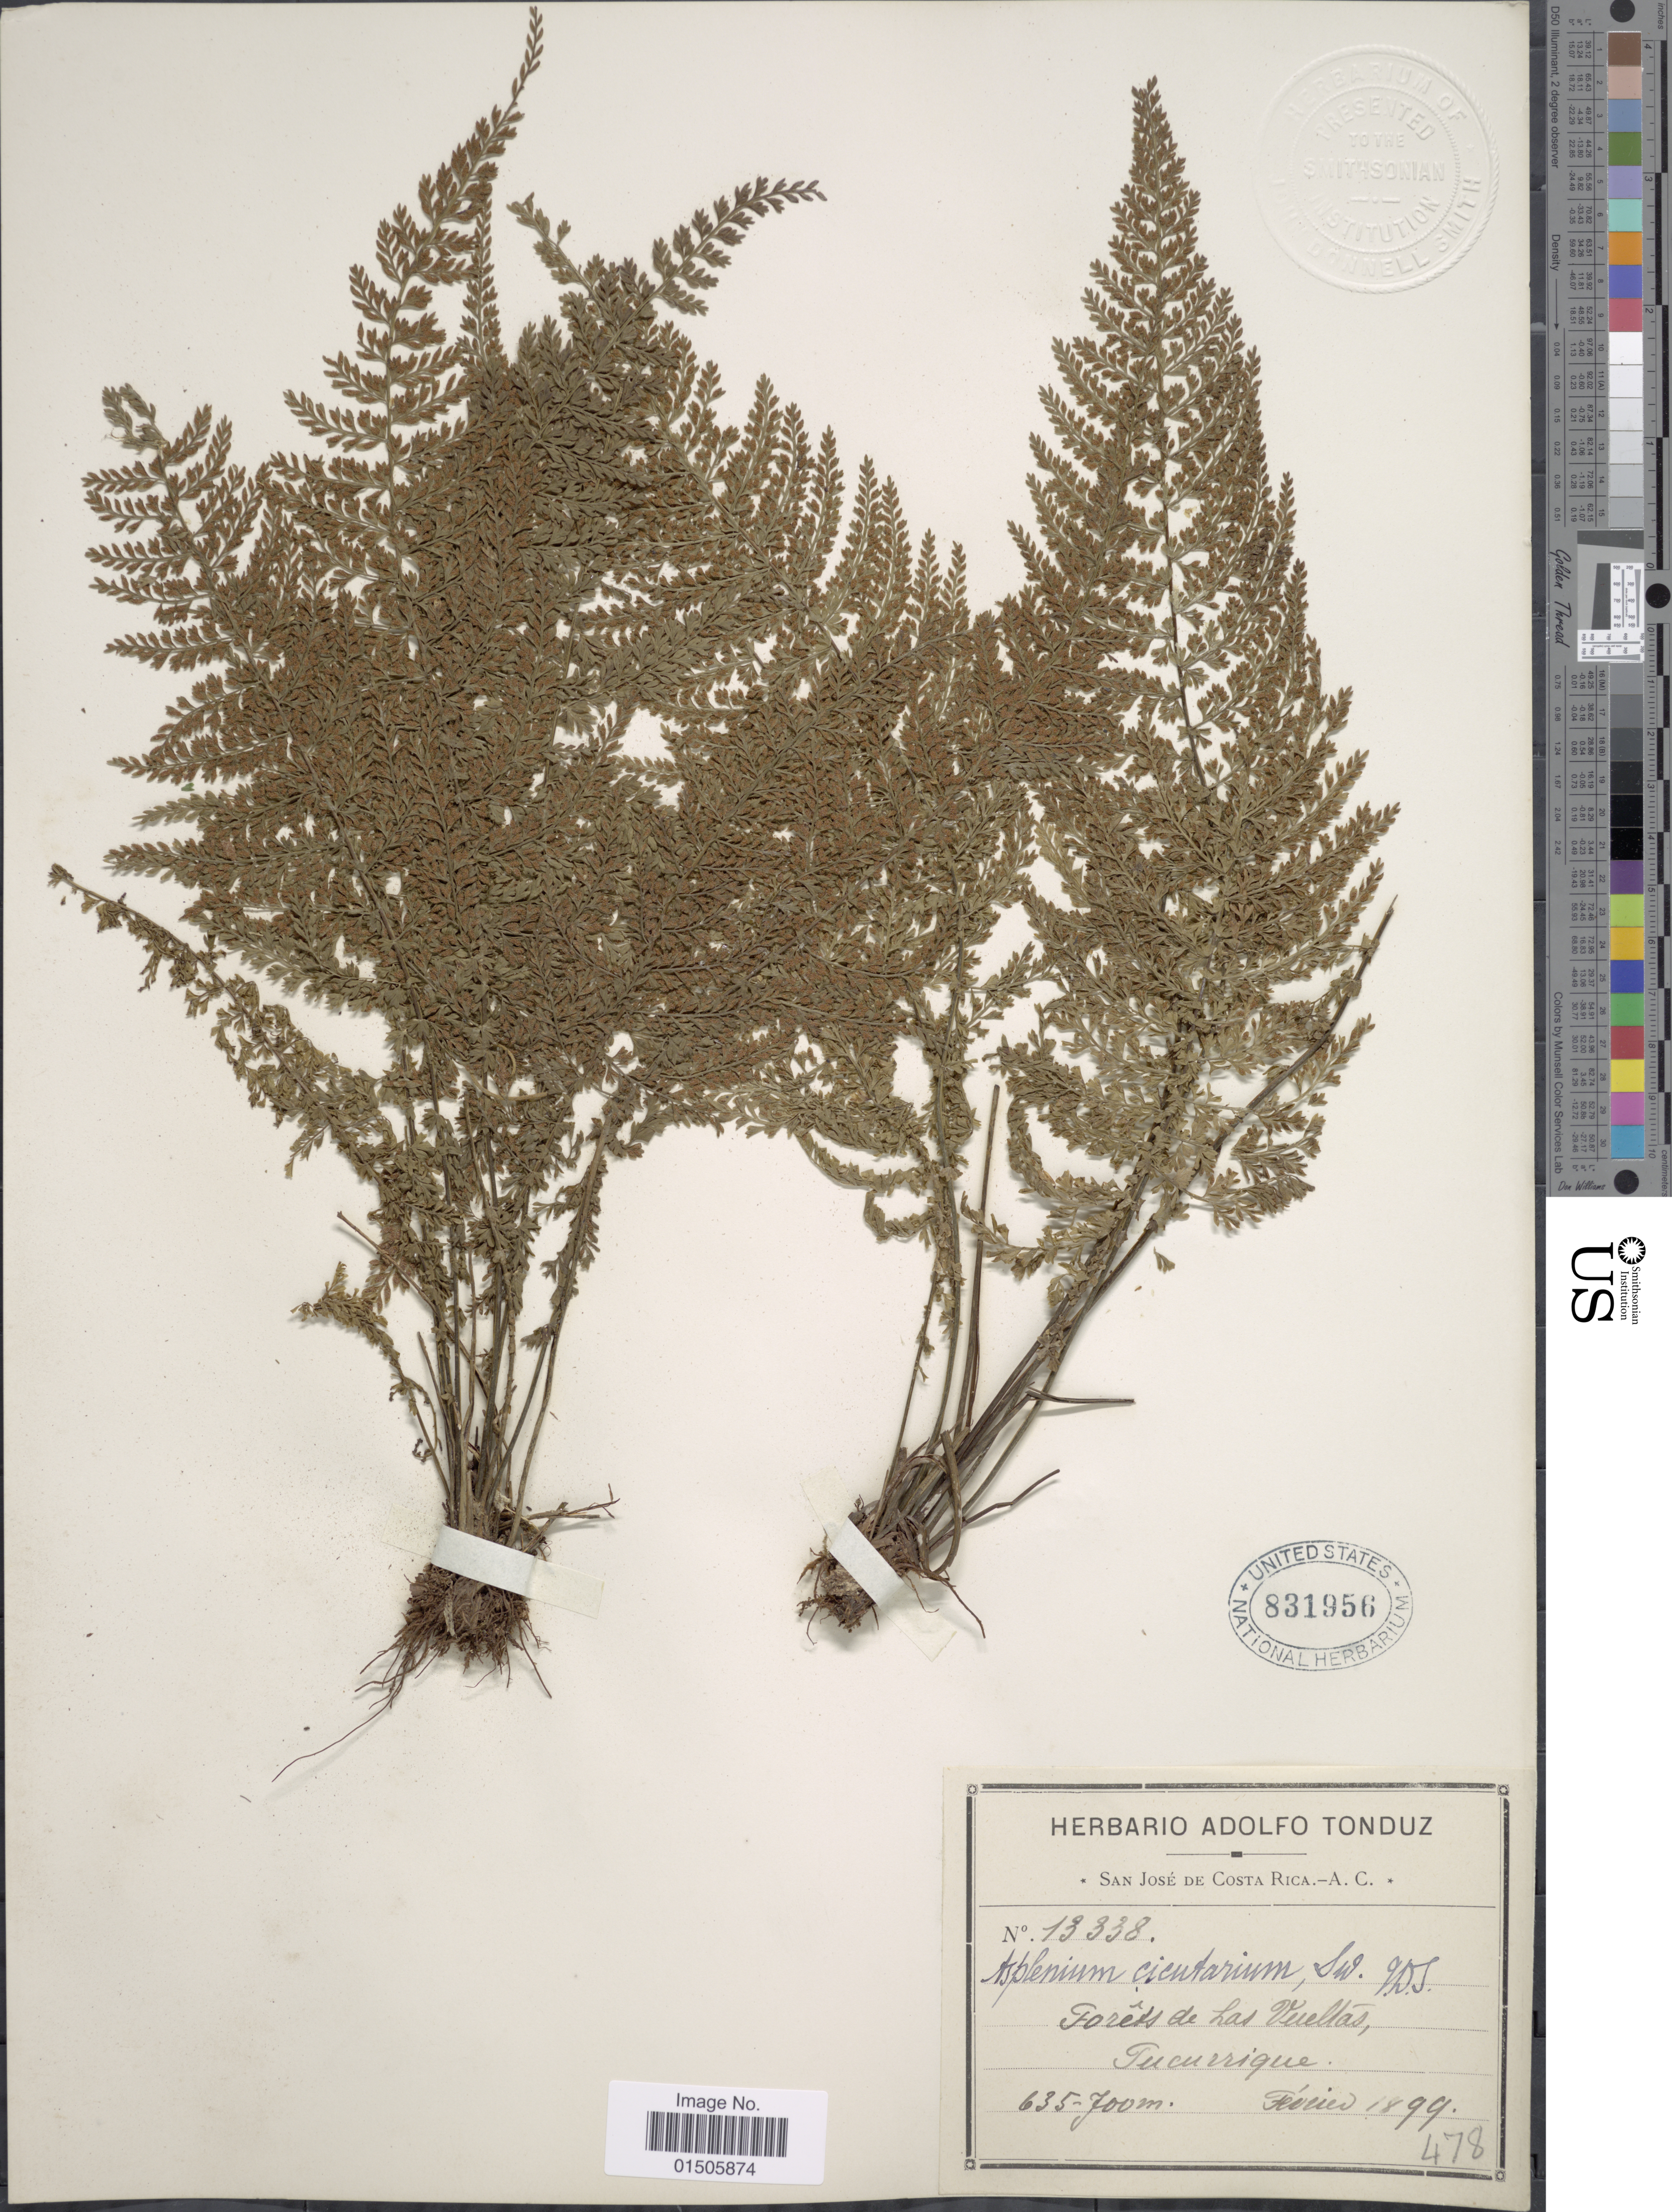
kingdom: Plantae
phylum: Tracheophyta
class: Polypodiopsida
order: Polypodiales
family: Aspleniaceae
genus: Asplenium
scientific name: Asplenium cristatum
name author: Lam.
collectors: ex Herb. Adolfo Tonduz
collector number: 13338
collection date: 1899-02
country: Costa Rica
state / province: San José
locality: Forets de Las Vueltas, Tucurrique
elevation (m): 635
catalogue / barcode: US 831956